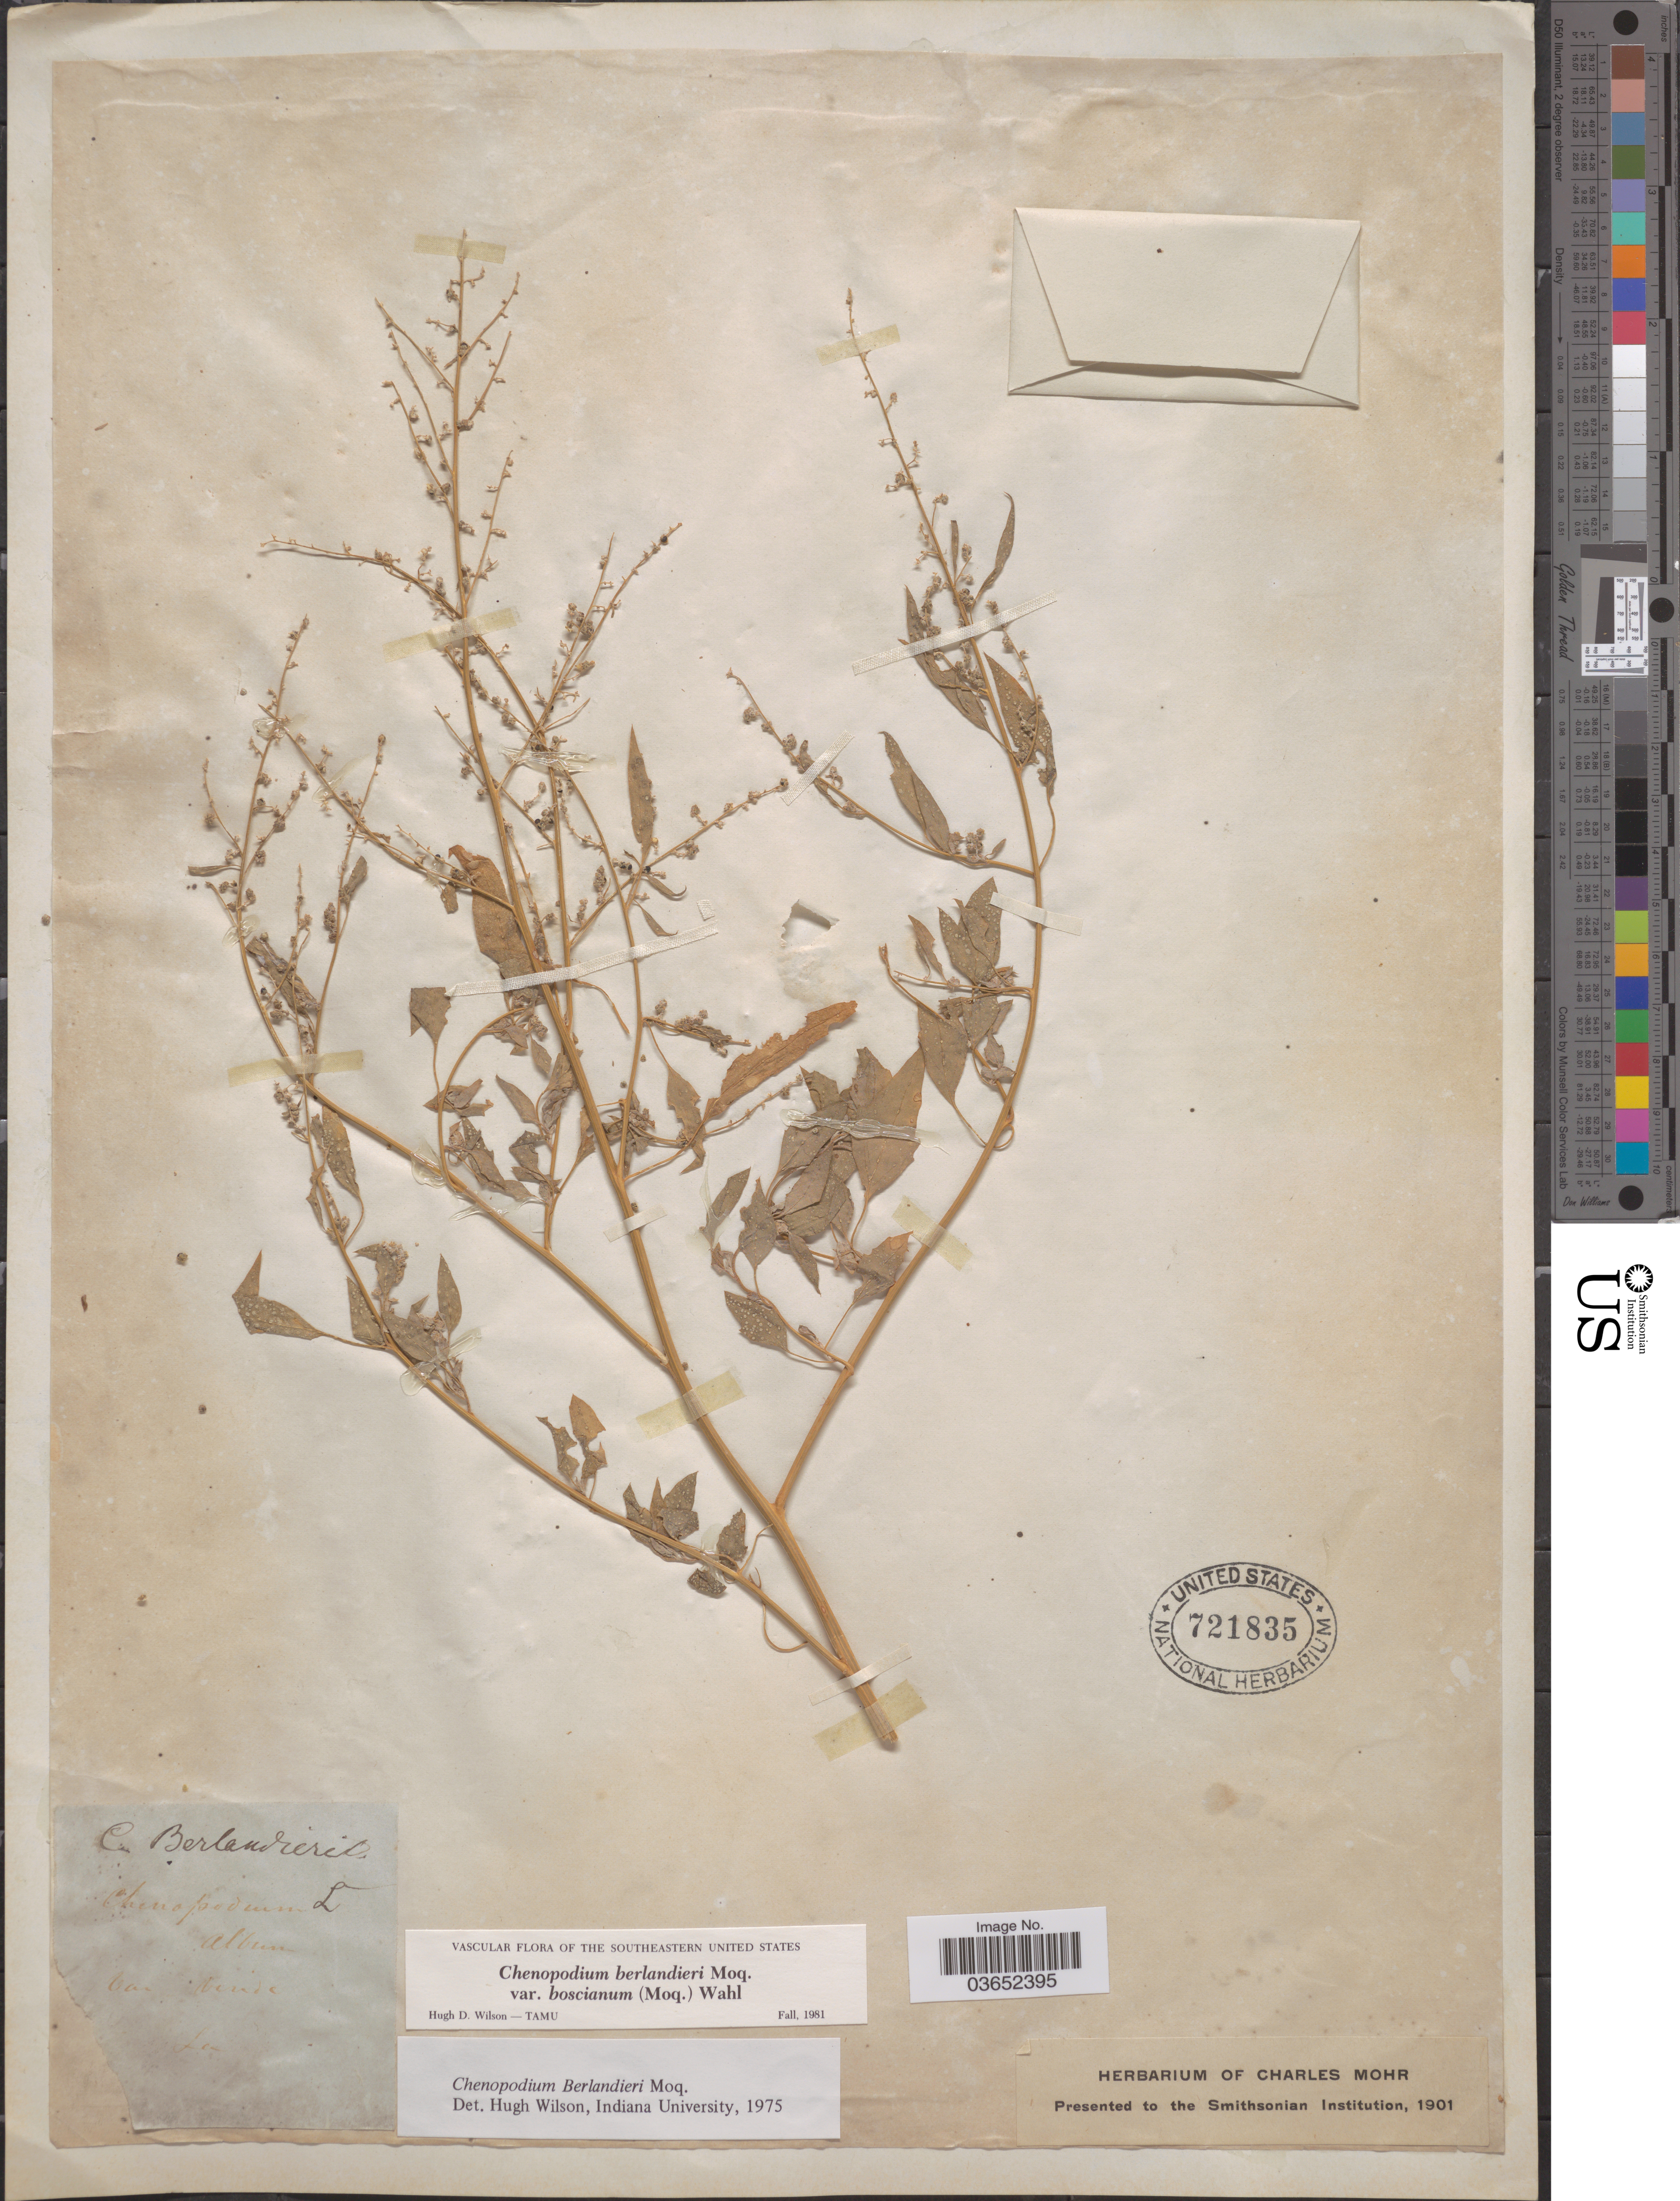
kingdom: Plantae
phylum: Tracheophyta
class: Magnoliopsida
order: Caryophyllales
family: Amaranthaceae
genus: Chenopodium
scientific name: Chenopodium berlandieri var. boscianum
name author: (Moq.) Wahl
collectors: ex herb. Charles Mohr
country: United States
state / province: Louisiana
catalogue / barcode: US 721835